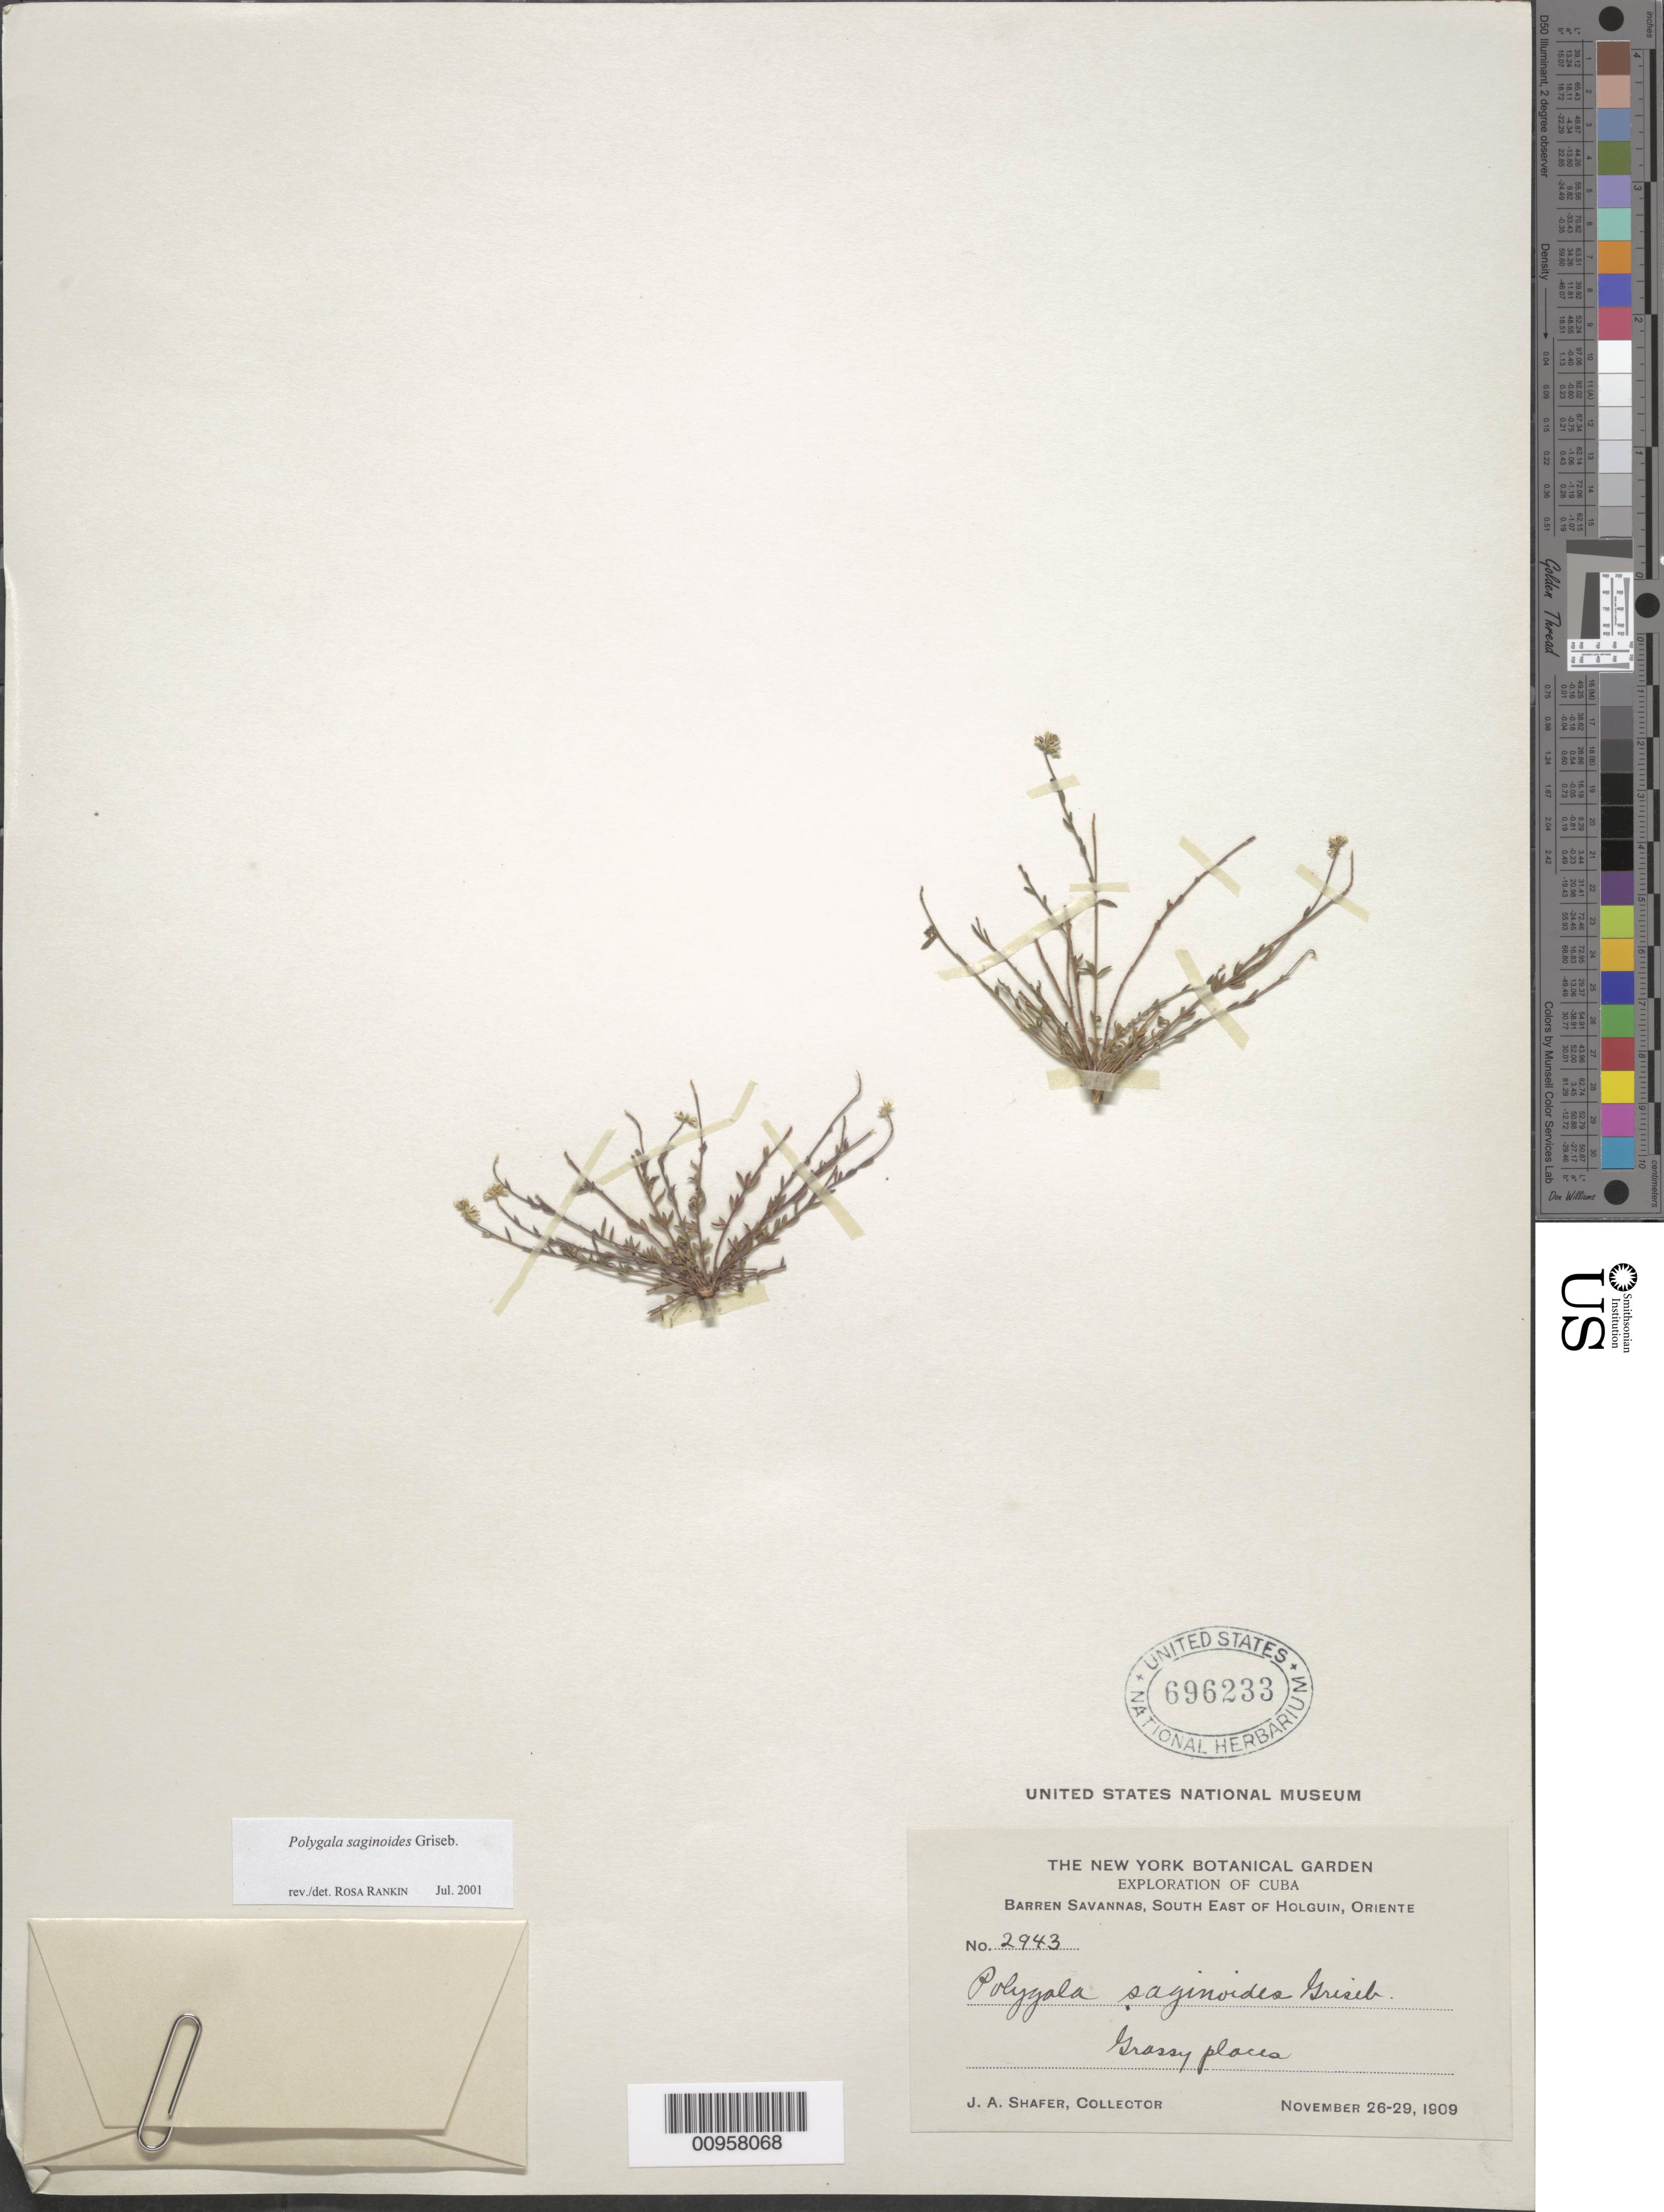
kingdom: Plantae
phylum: Tracheophyta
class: Magnoliopsida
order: Fabales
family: Polygalaceae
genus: Polygala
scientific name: Polygala saginoides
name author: Griseb.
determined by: Rankin Rodriguez, Rosa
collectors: J. A. Shafer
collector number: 2943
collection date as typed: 26 Nov 1909 to 29 Nov 1909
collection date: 1909-11-26/1909-11-29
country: Cuba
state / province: Holguín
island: Cuba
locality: Southeast of Holguin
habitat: Grassy places in barren savannas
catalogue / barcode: US 696233